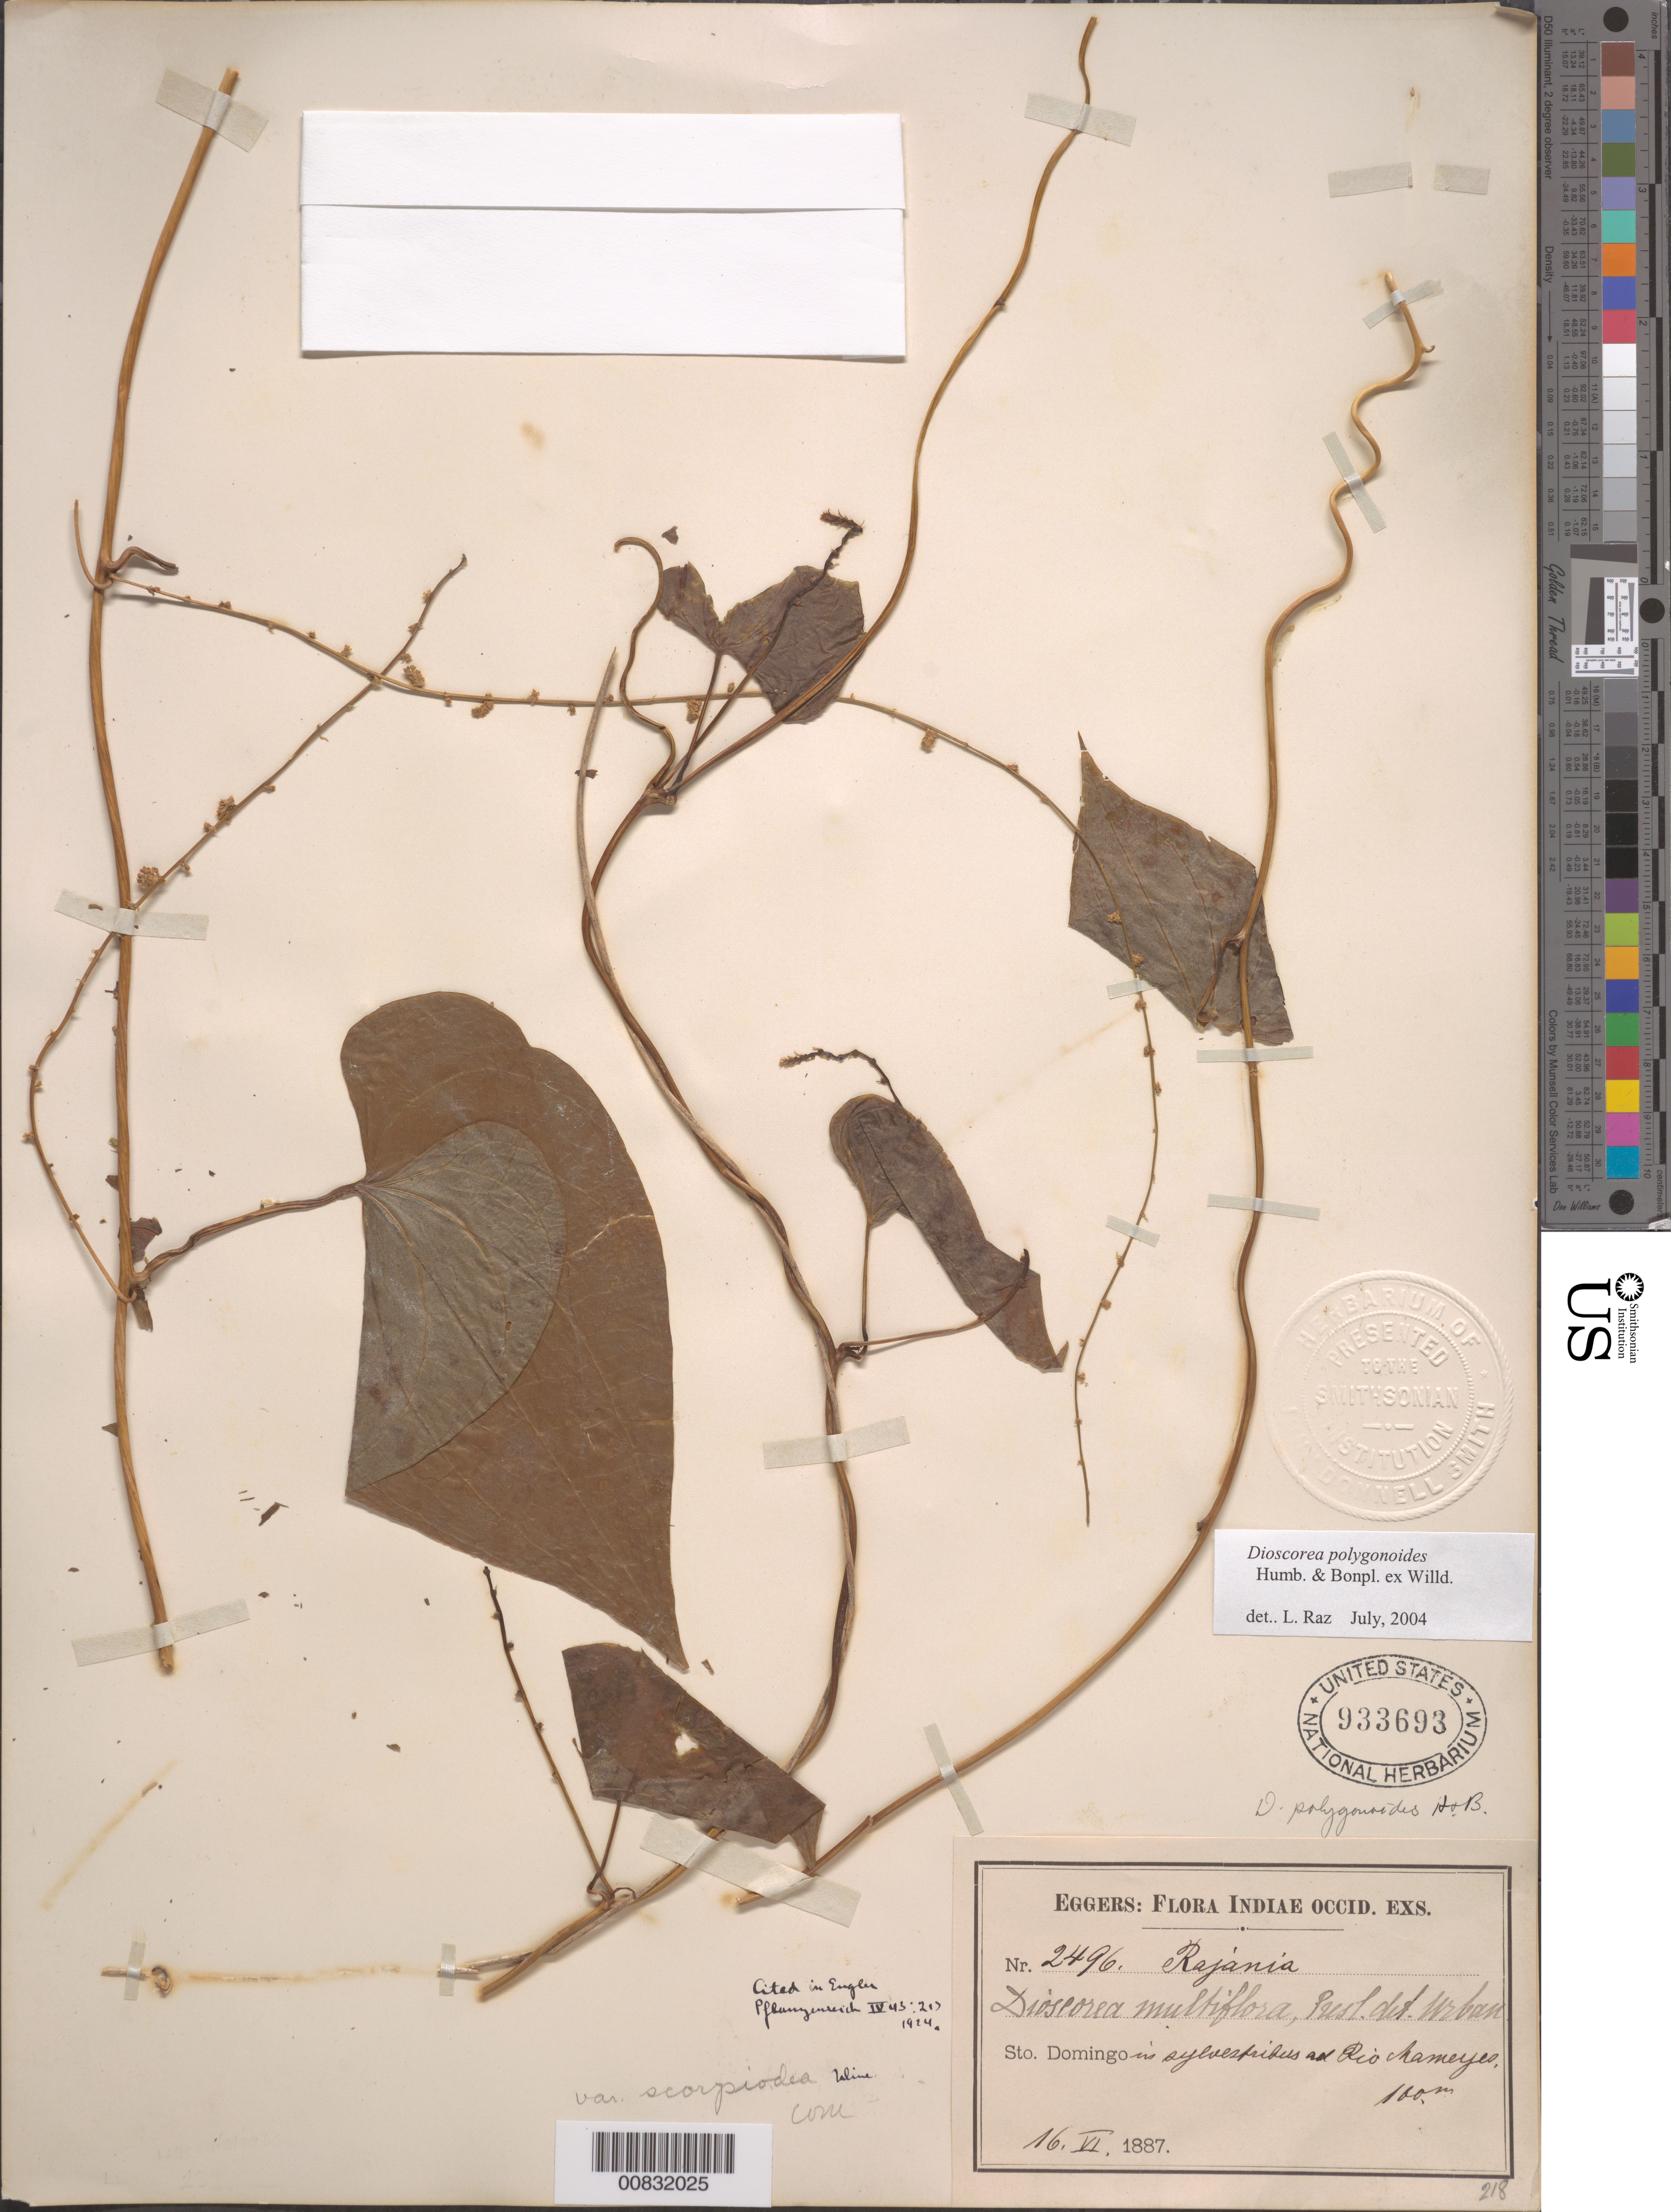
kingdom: Plantae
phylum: Tracheophyta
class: Liliopsida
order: Dioscoreales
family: Dioscoreaceae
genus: Dioscorea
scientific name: Dioscorea polygonoides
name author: Humb. & Bonpl. ex Willd.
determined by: Raz, Lauren, (K)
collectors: H. F. A. von Eggers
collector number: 2496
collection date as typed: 16 Jun 1887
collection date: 1887-06-16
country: Dominican Republic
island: Hispaniola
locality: Río Mameyes.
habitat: In sylvestribus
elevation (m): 100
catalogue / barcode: US 933693